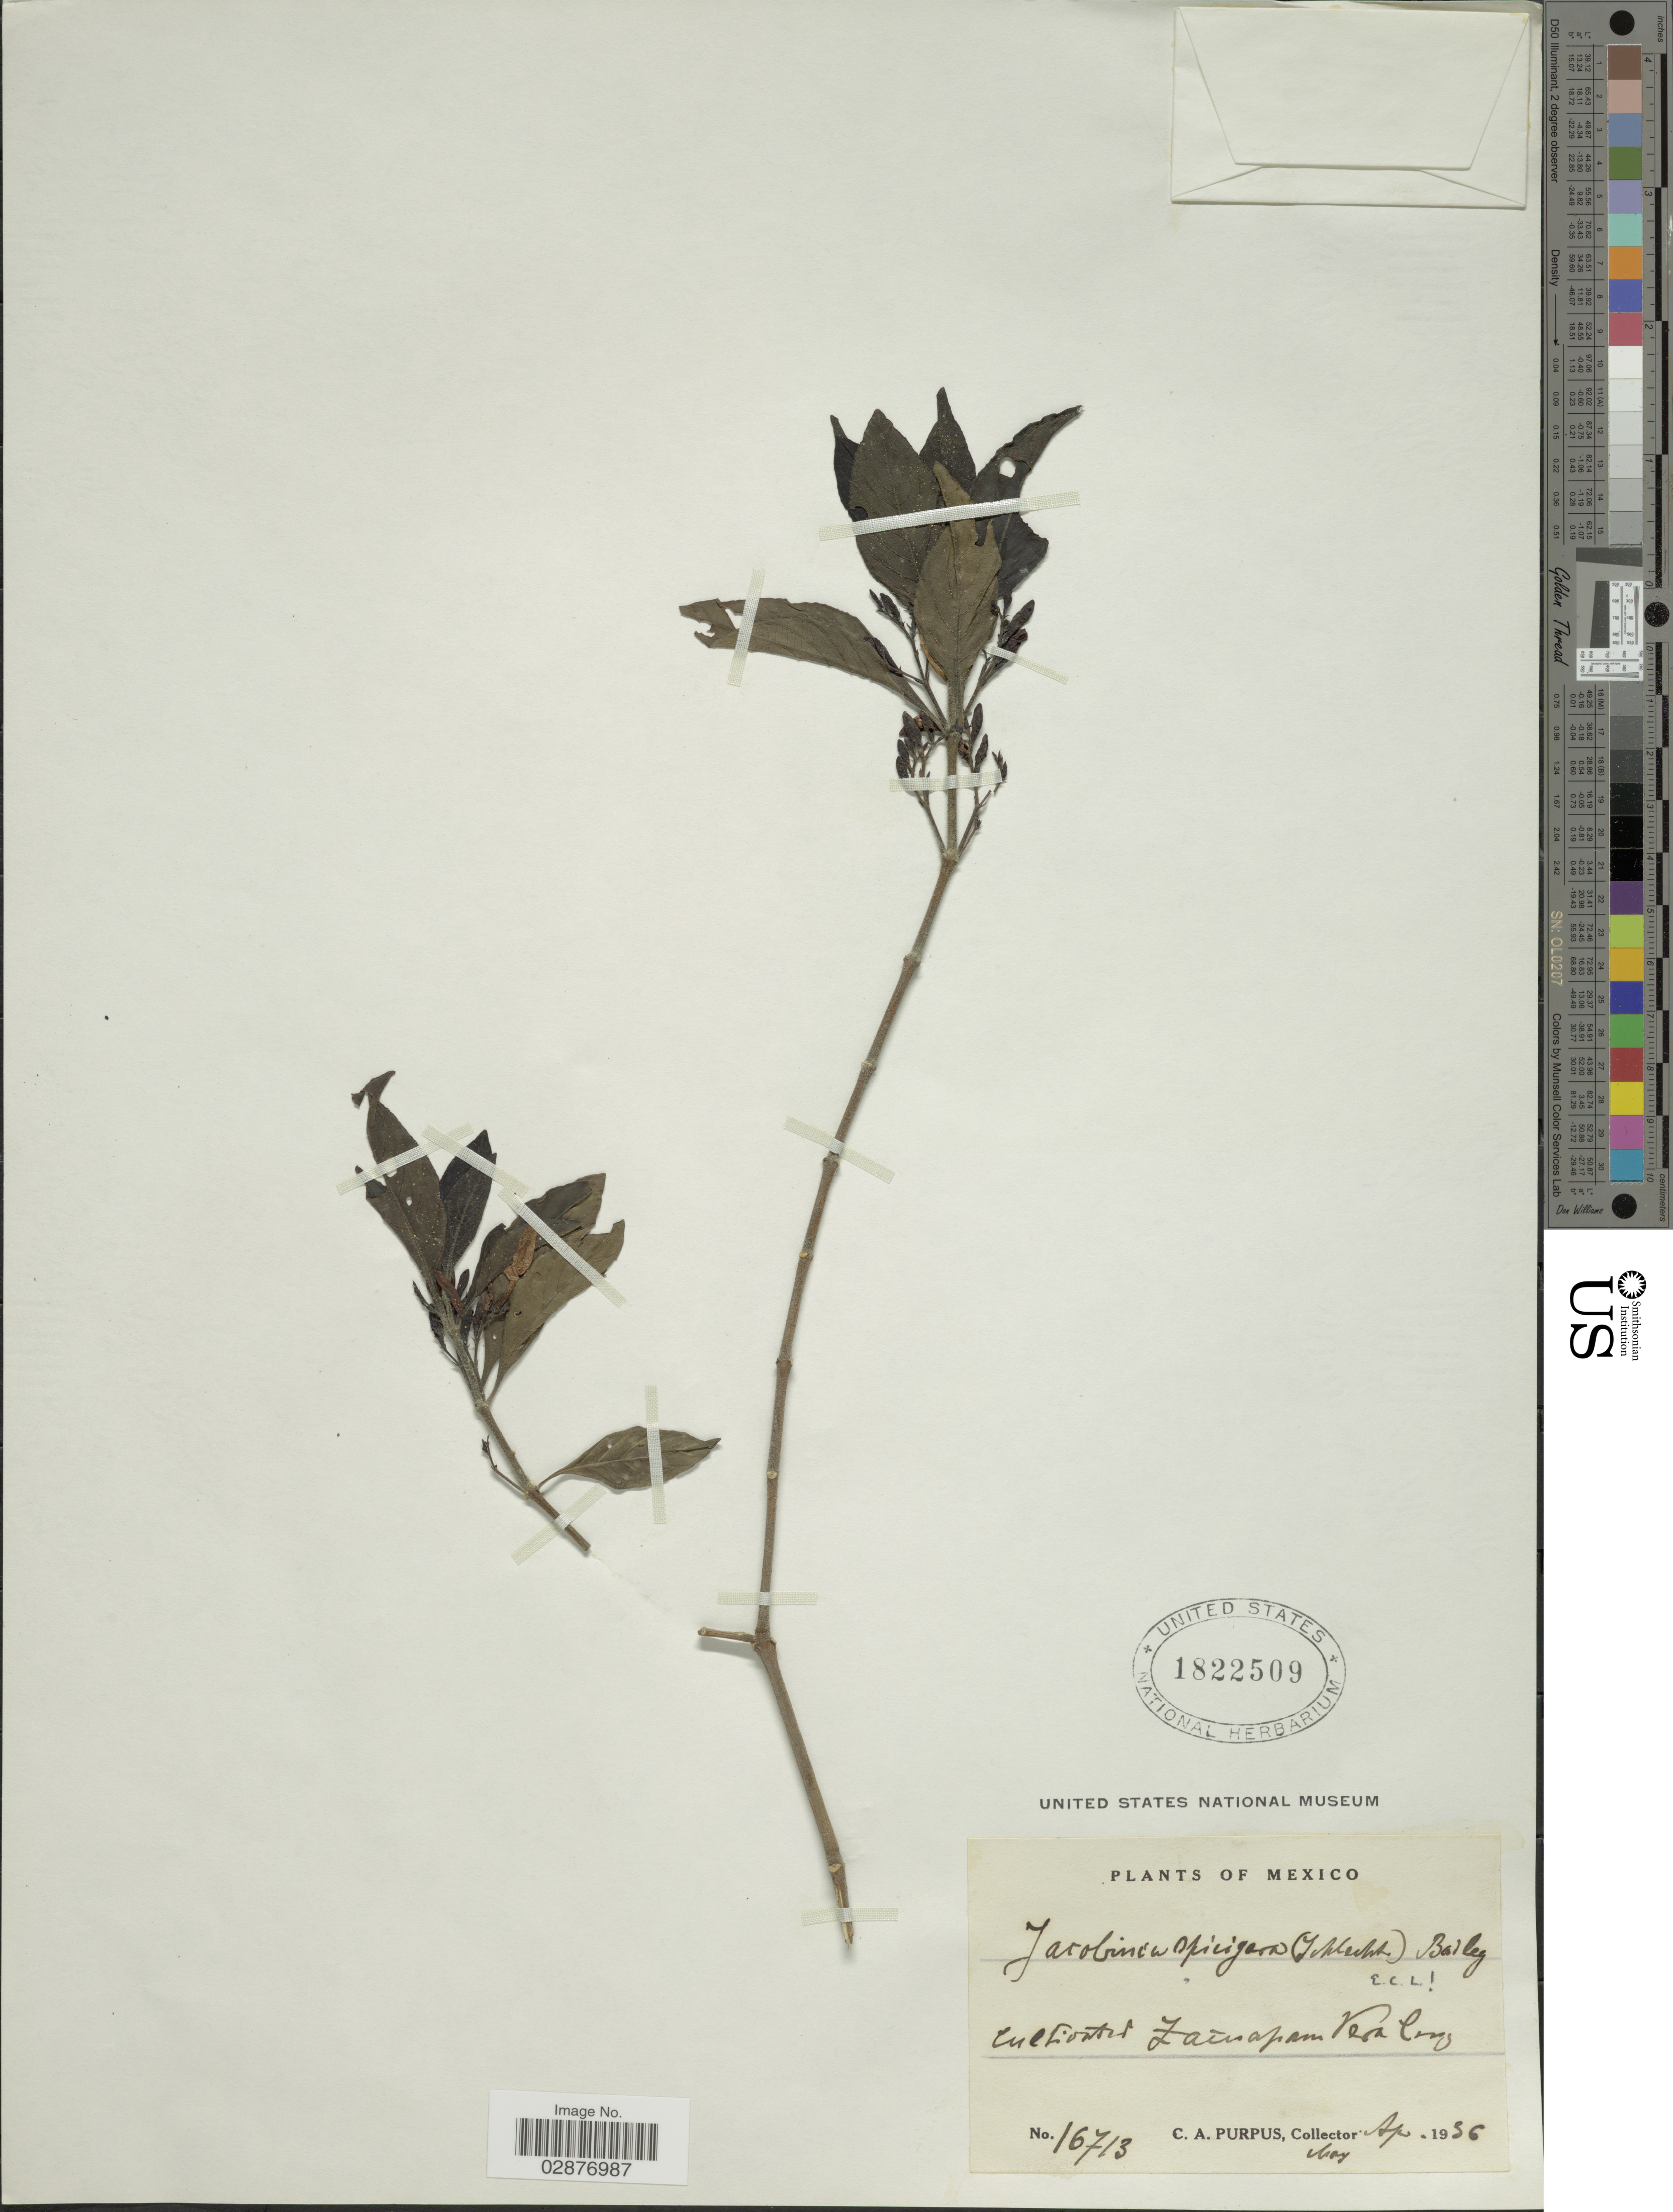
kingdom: Plantae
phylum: Tracheophyta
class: Magnoliopsida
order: Lamiales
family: Acanthaceae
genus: Justicia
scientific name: Justicia spicigera 'Sidicaro'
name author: Schltdl.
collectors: C. A. Purpus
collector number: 16713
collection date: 1936-04/1936-05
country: Mexico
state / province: Veracruz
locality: Zacuapan Vera Cruz.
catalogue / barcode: US 1822509